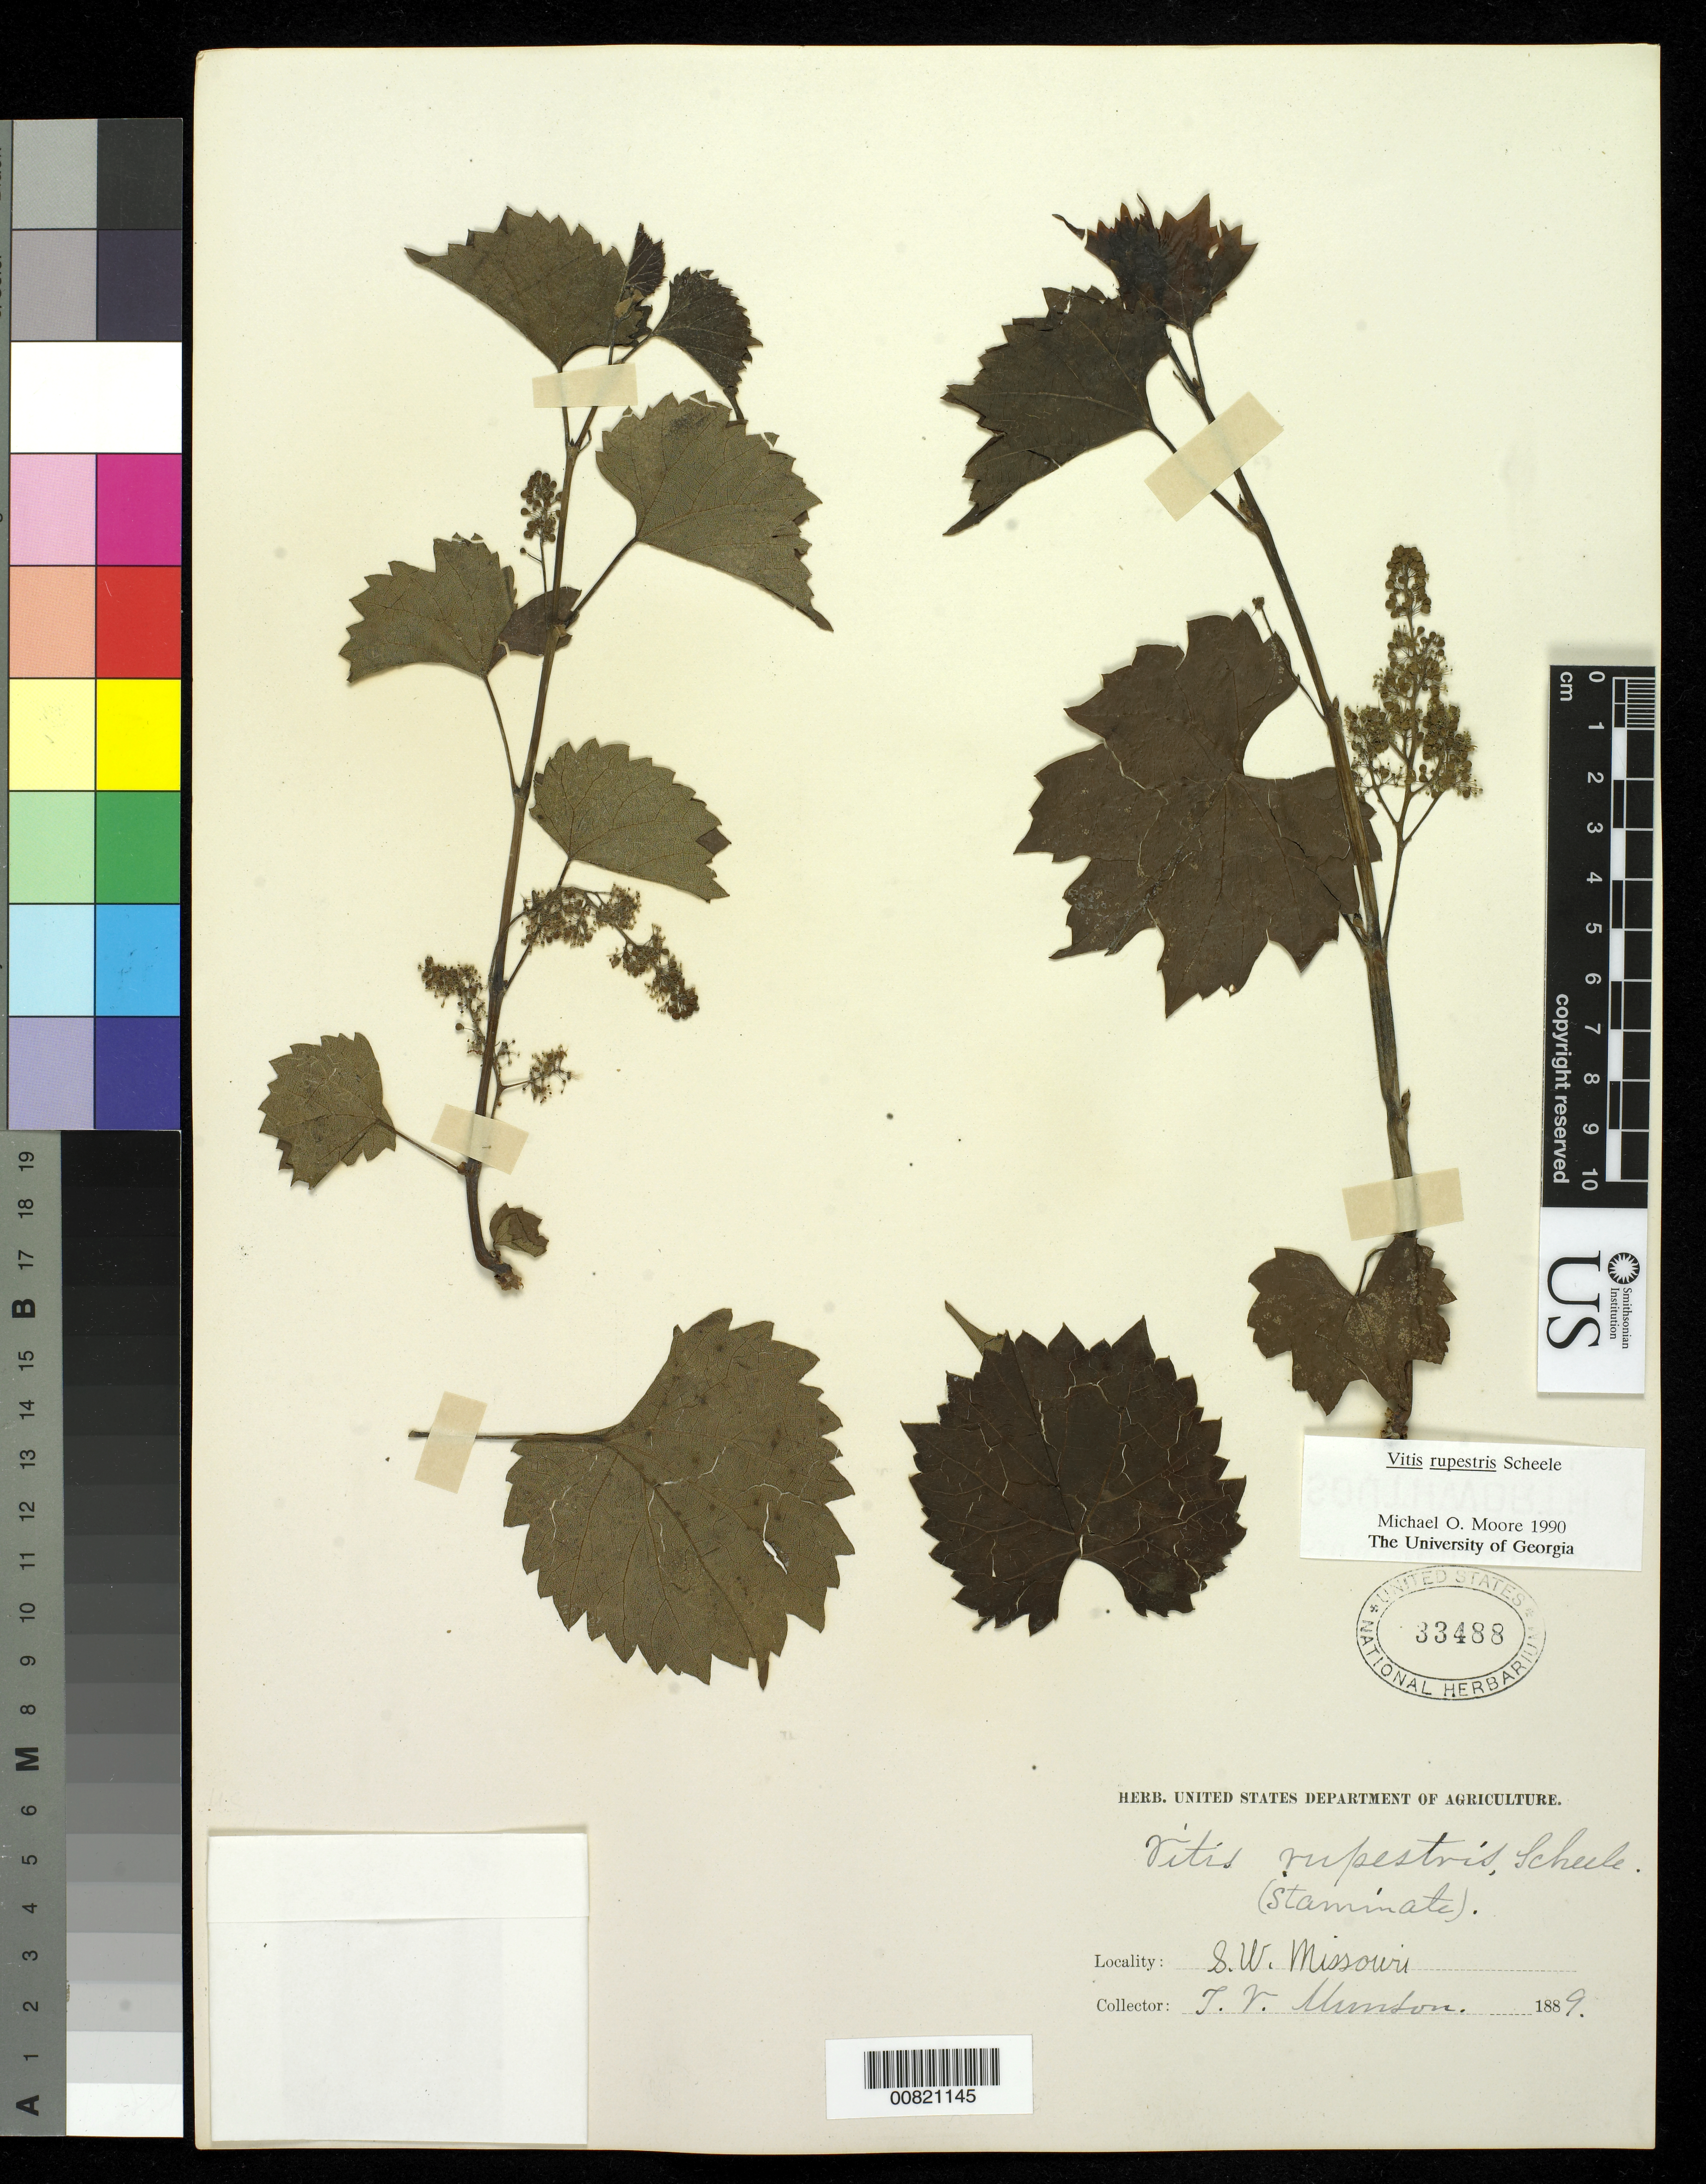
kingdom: Plantae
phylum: Tracheophyta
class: Magnoliopsida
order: Vitales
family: Vitaceae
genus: Vitis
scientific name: Vitis rupestris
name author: Scheele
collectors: T. V. Munson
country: United States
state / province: Missouri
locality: SW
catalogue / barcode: US 33488